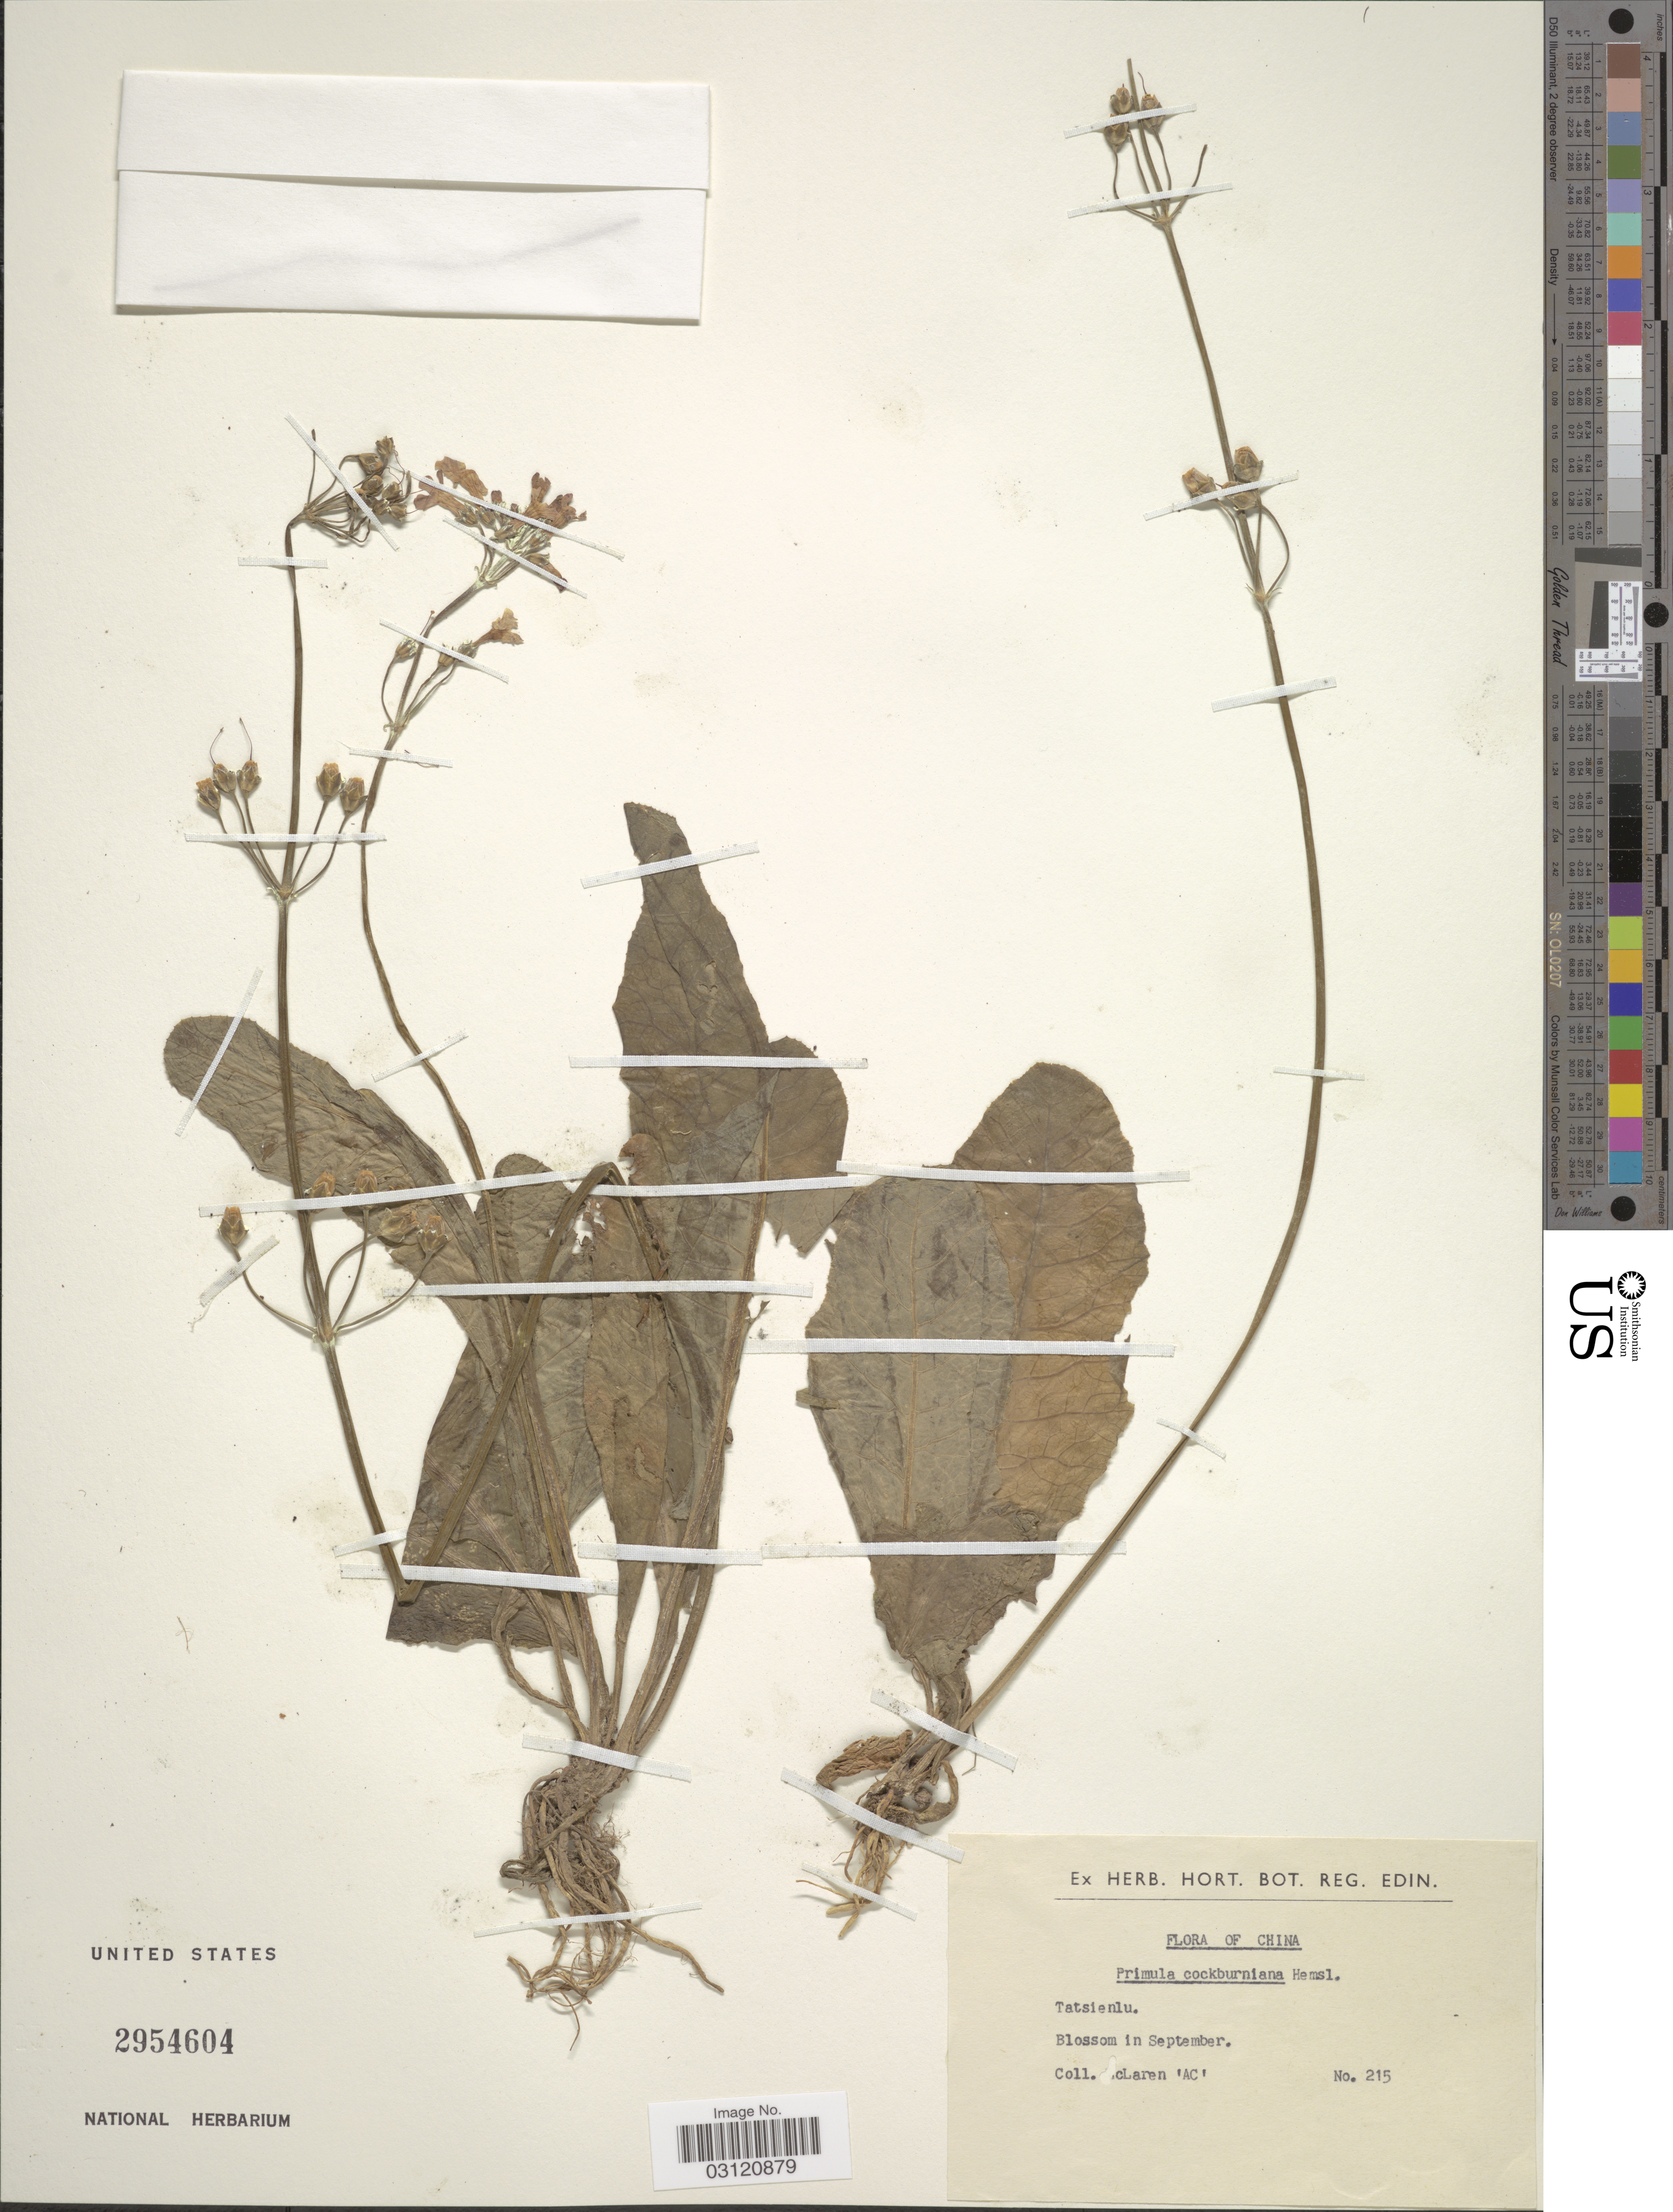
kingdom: Plantae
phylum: Tracheophyta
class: Magnoliopsida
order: Ericales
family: Primulaceae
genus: Primula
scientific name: Primula cockburniana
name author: Hemsl.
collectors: McLaren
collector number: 215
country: China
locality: Tatsienlu.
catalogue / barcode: US 2954604